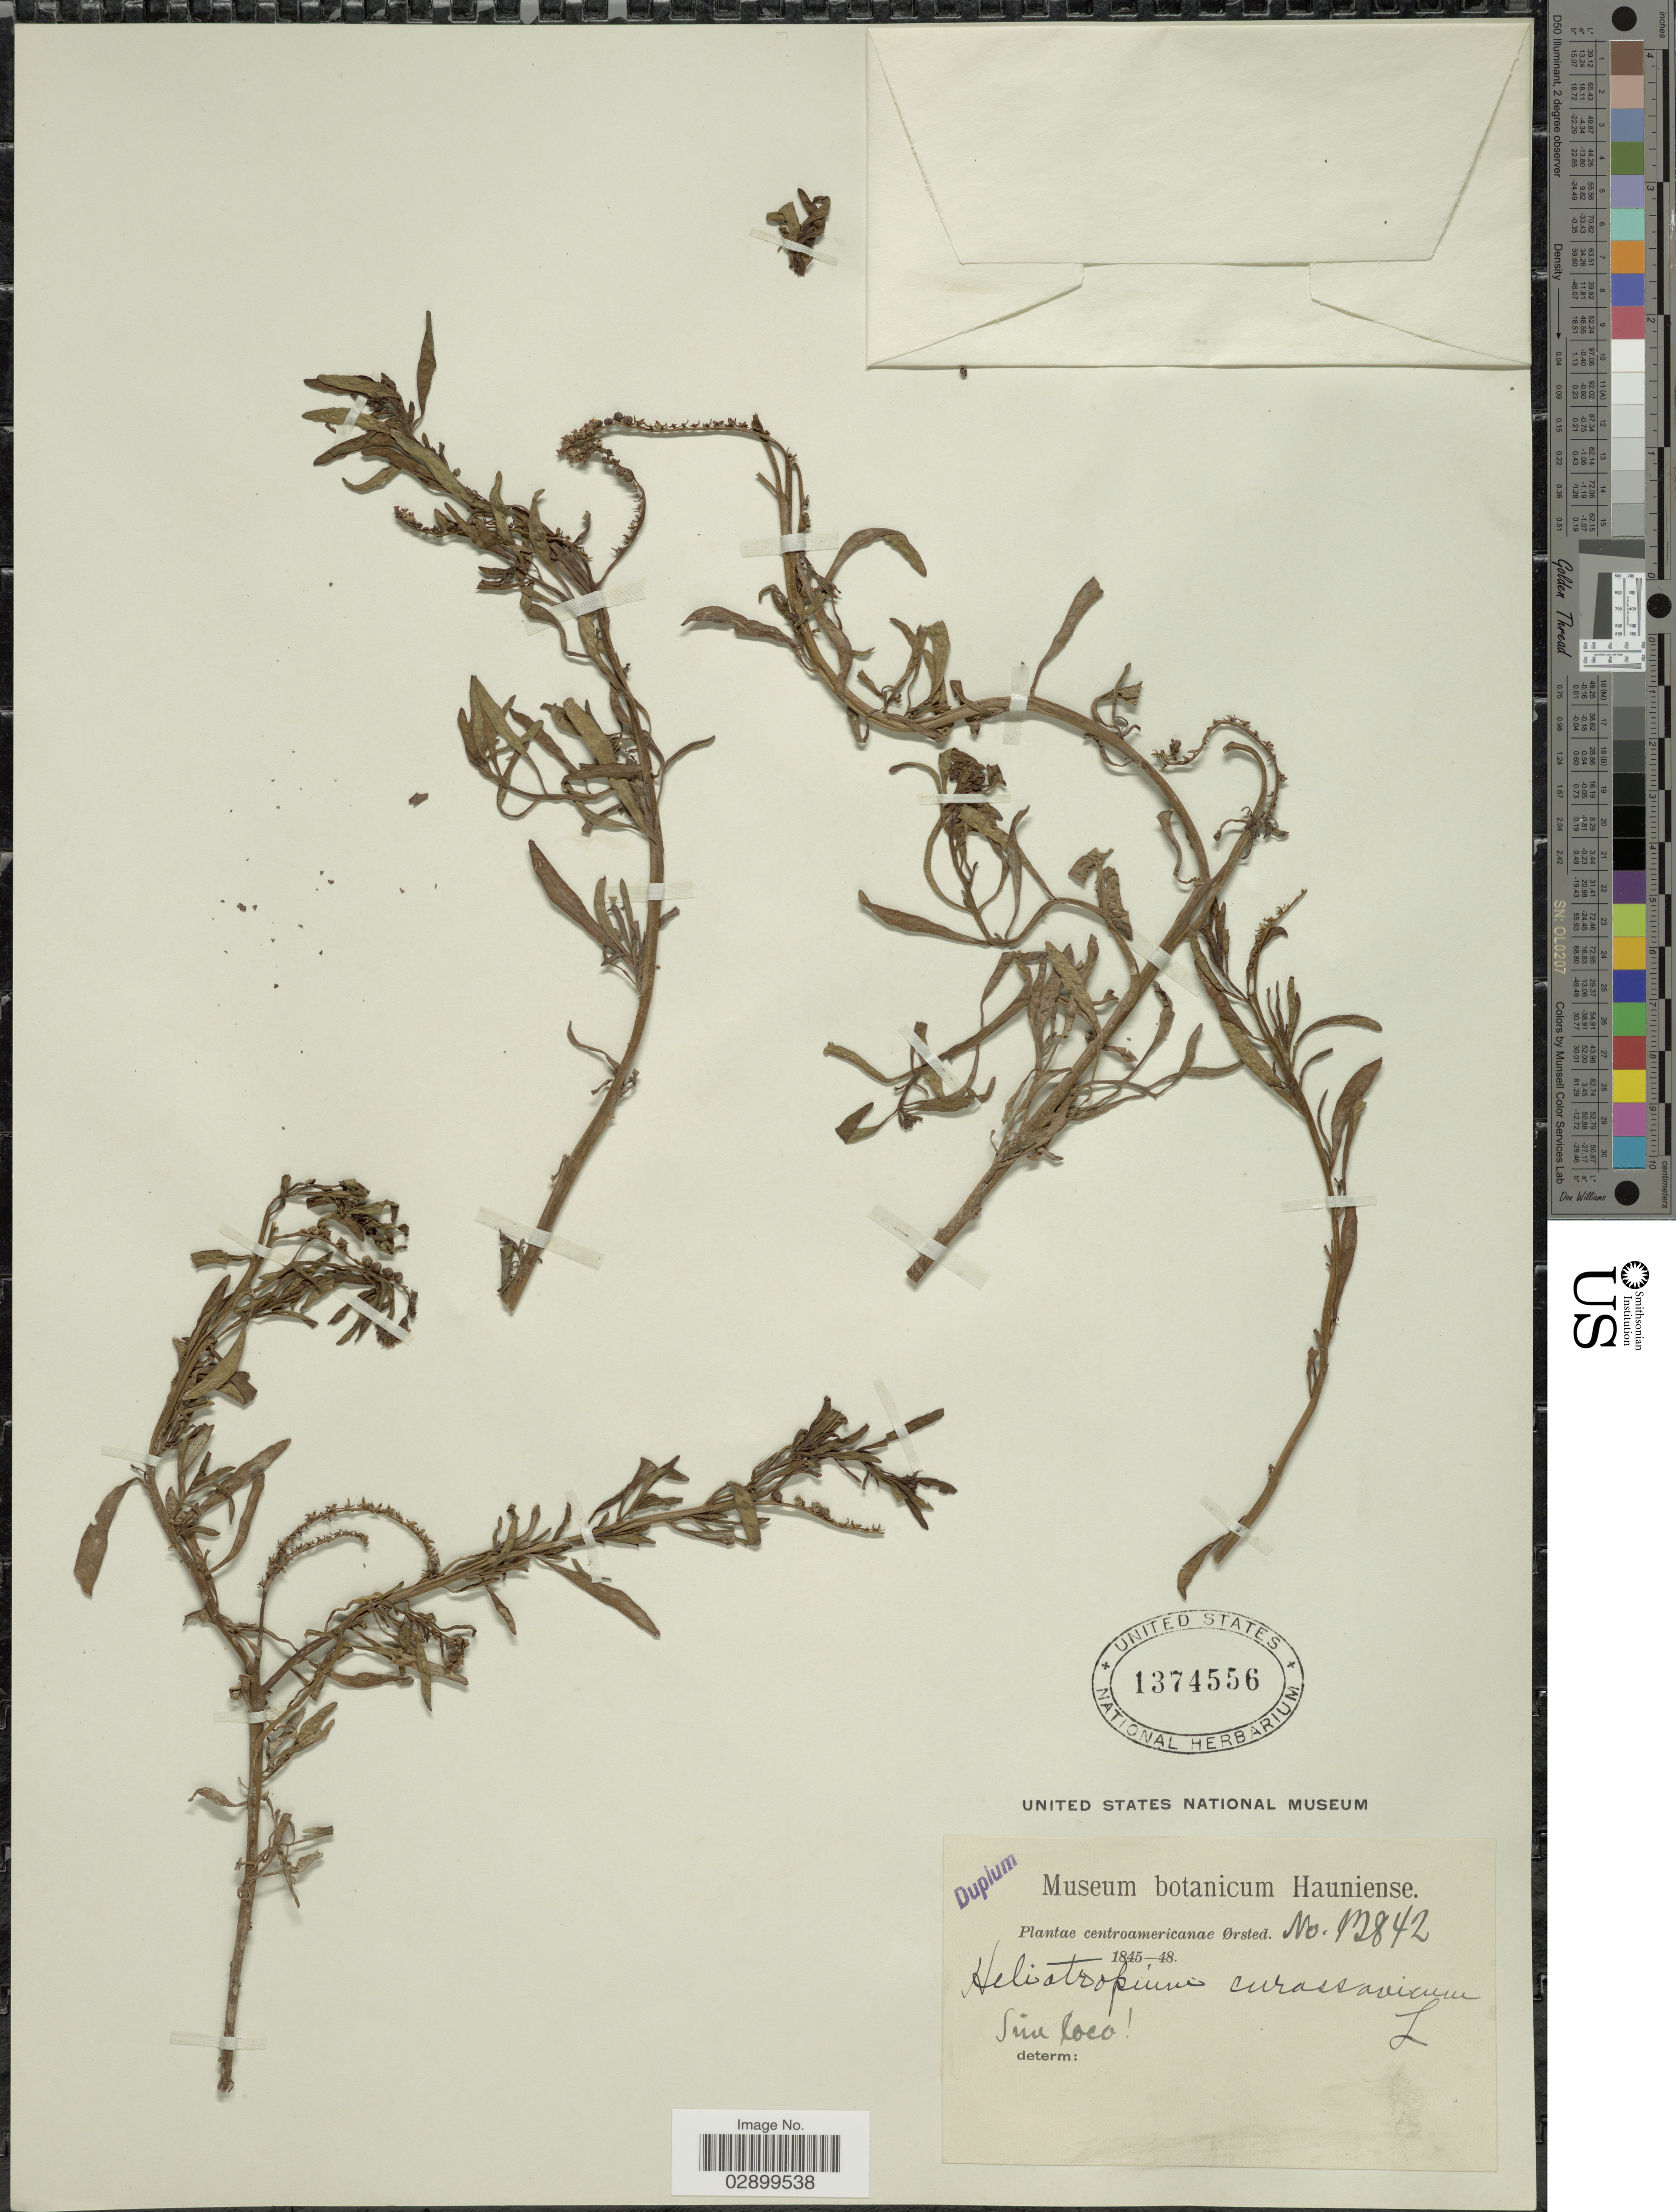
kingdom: Plantae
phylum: Tracheophyta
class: Magnoliopsida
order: Boraginales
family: Heliotropiaceae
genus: Heliotropium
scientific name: Heliotropium curassavicum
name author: L.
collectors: Ørsted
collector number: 1284*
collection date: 1845/1848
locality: Centroamericanae.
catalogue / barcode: US 1374556